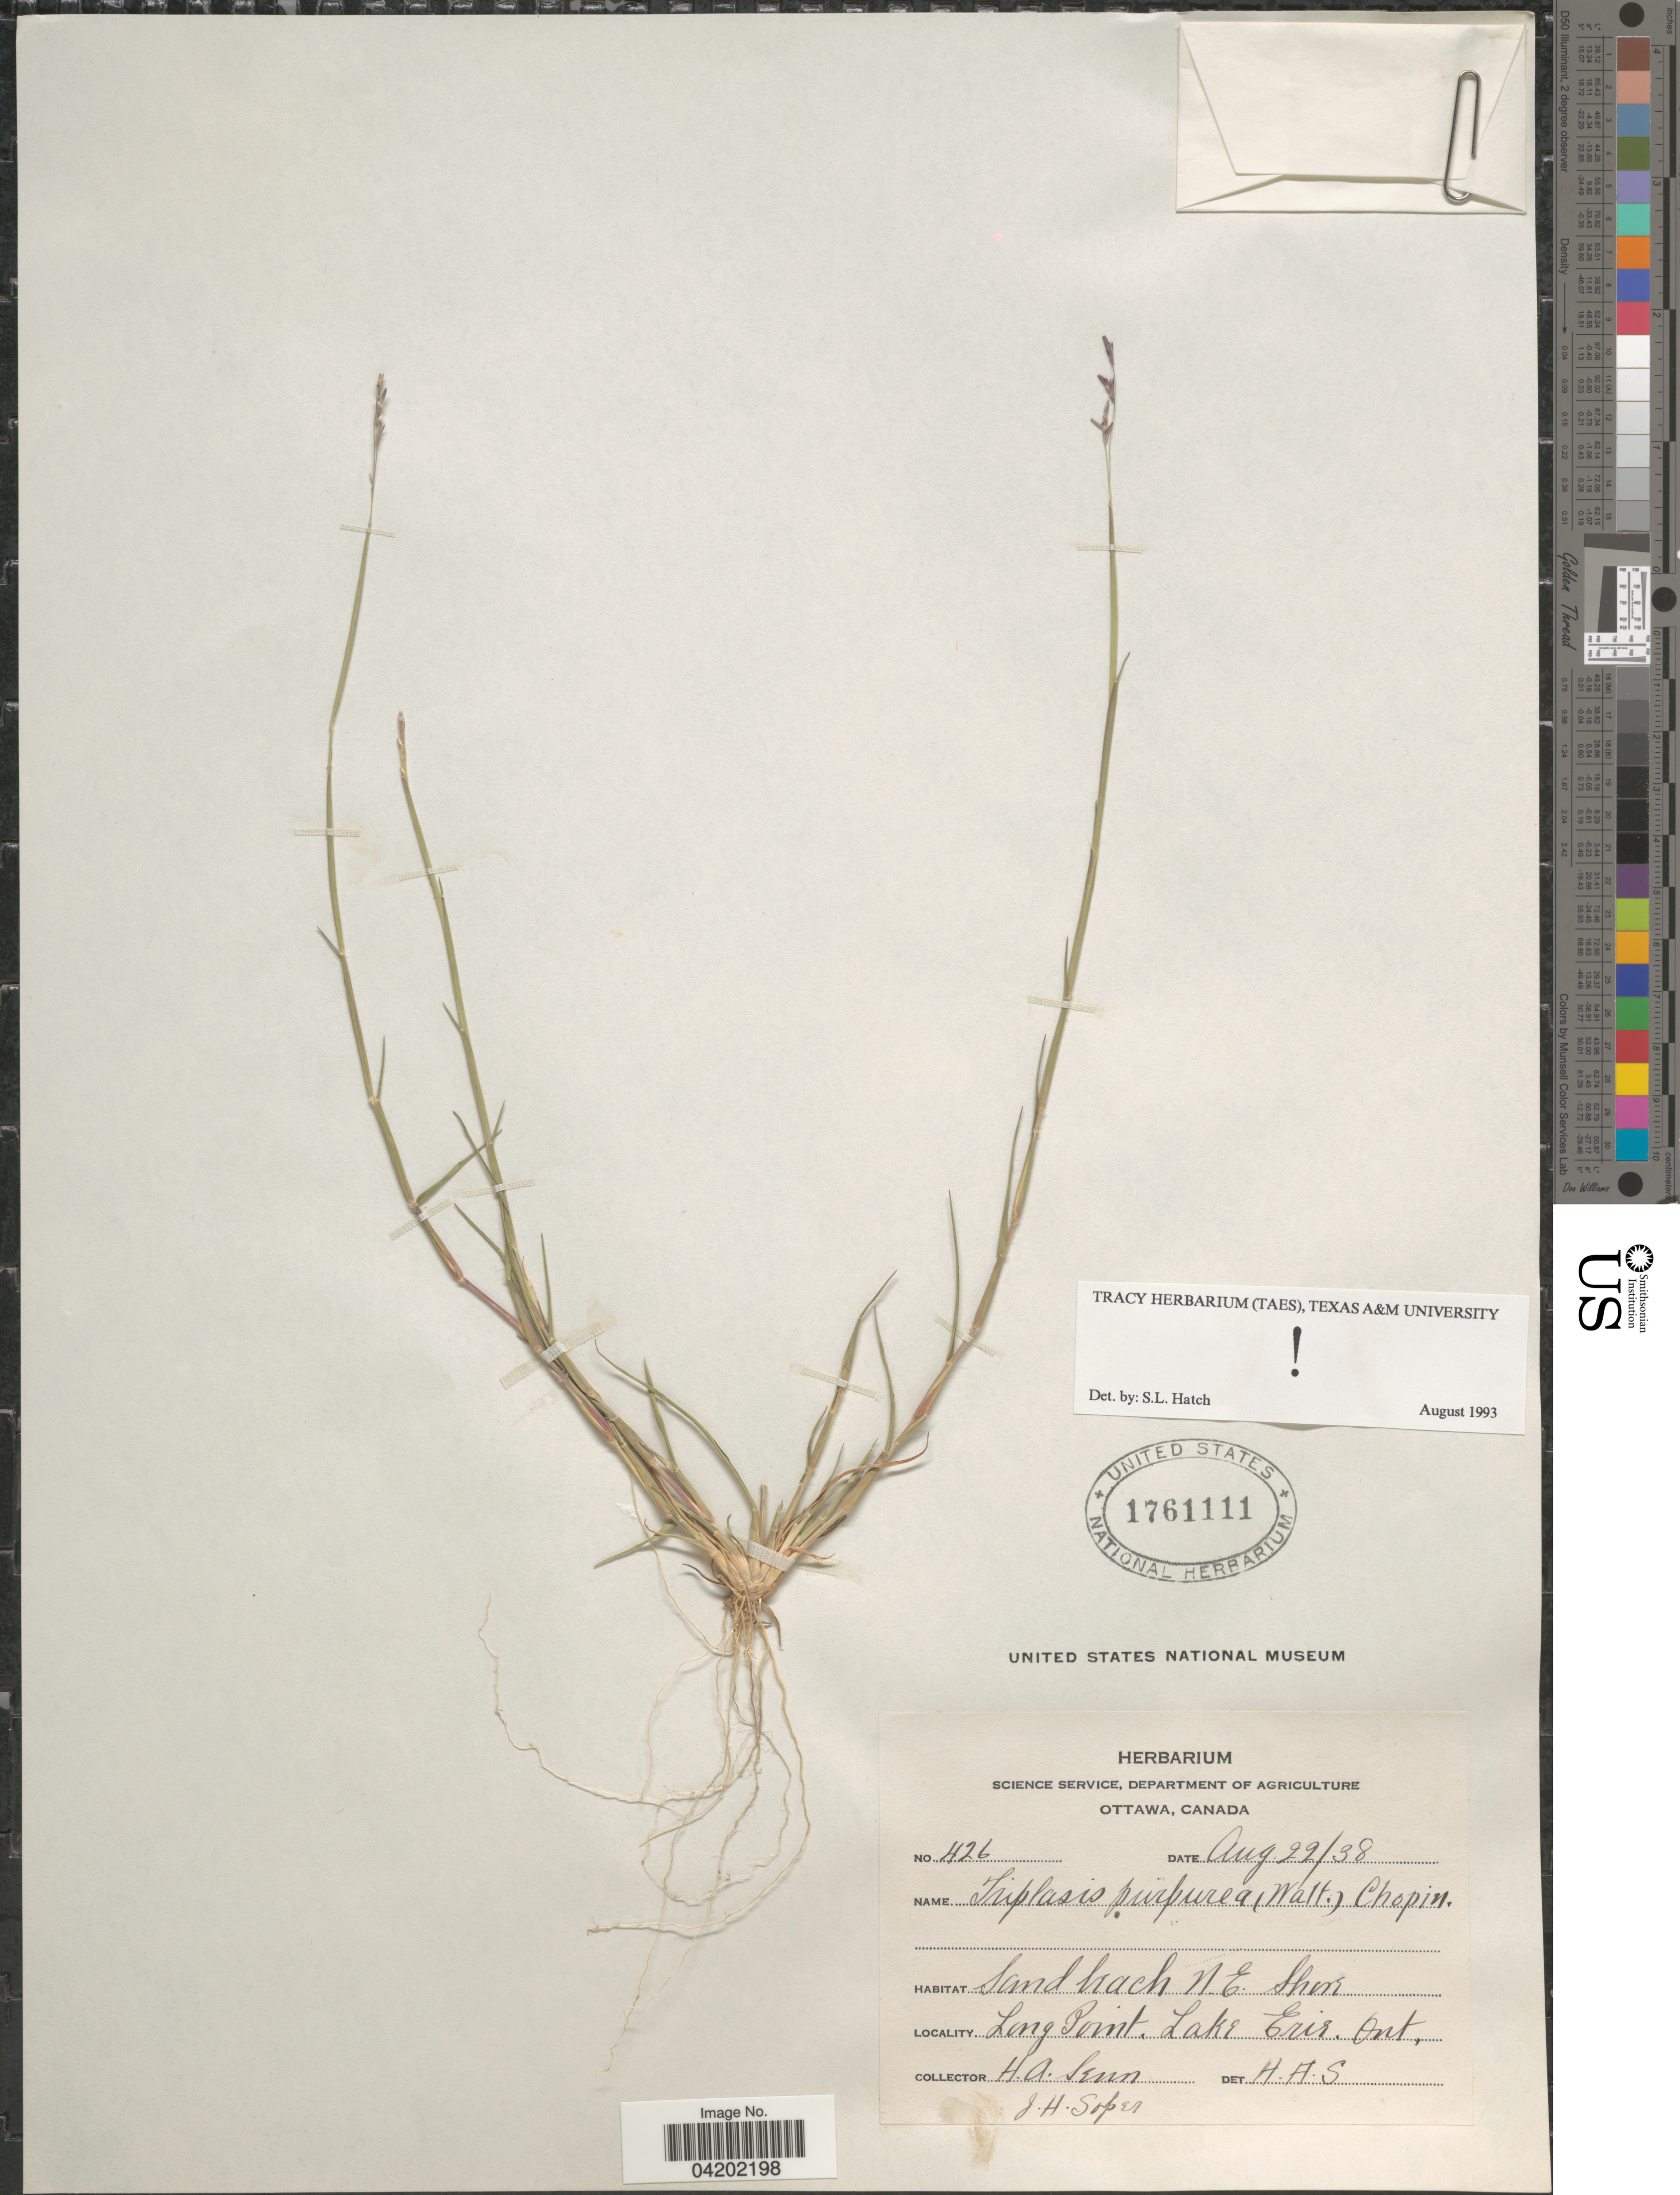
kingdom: Plantae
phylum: Tracheophyta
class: Liliopsida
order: Poales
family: Poaceae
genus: Triplasis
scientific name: Triplasis purpurea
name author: (Walter) Chapm.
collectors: H. Senn & J. H. Soper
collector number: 426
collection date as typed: Transcribed d/m/y: 22/8/38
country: Canada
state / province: Ontario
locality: Sand beach N.E. Shore. Long Point, Lake Erie.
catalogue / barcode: US 1761111